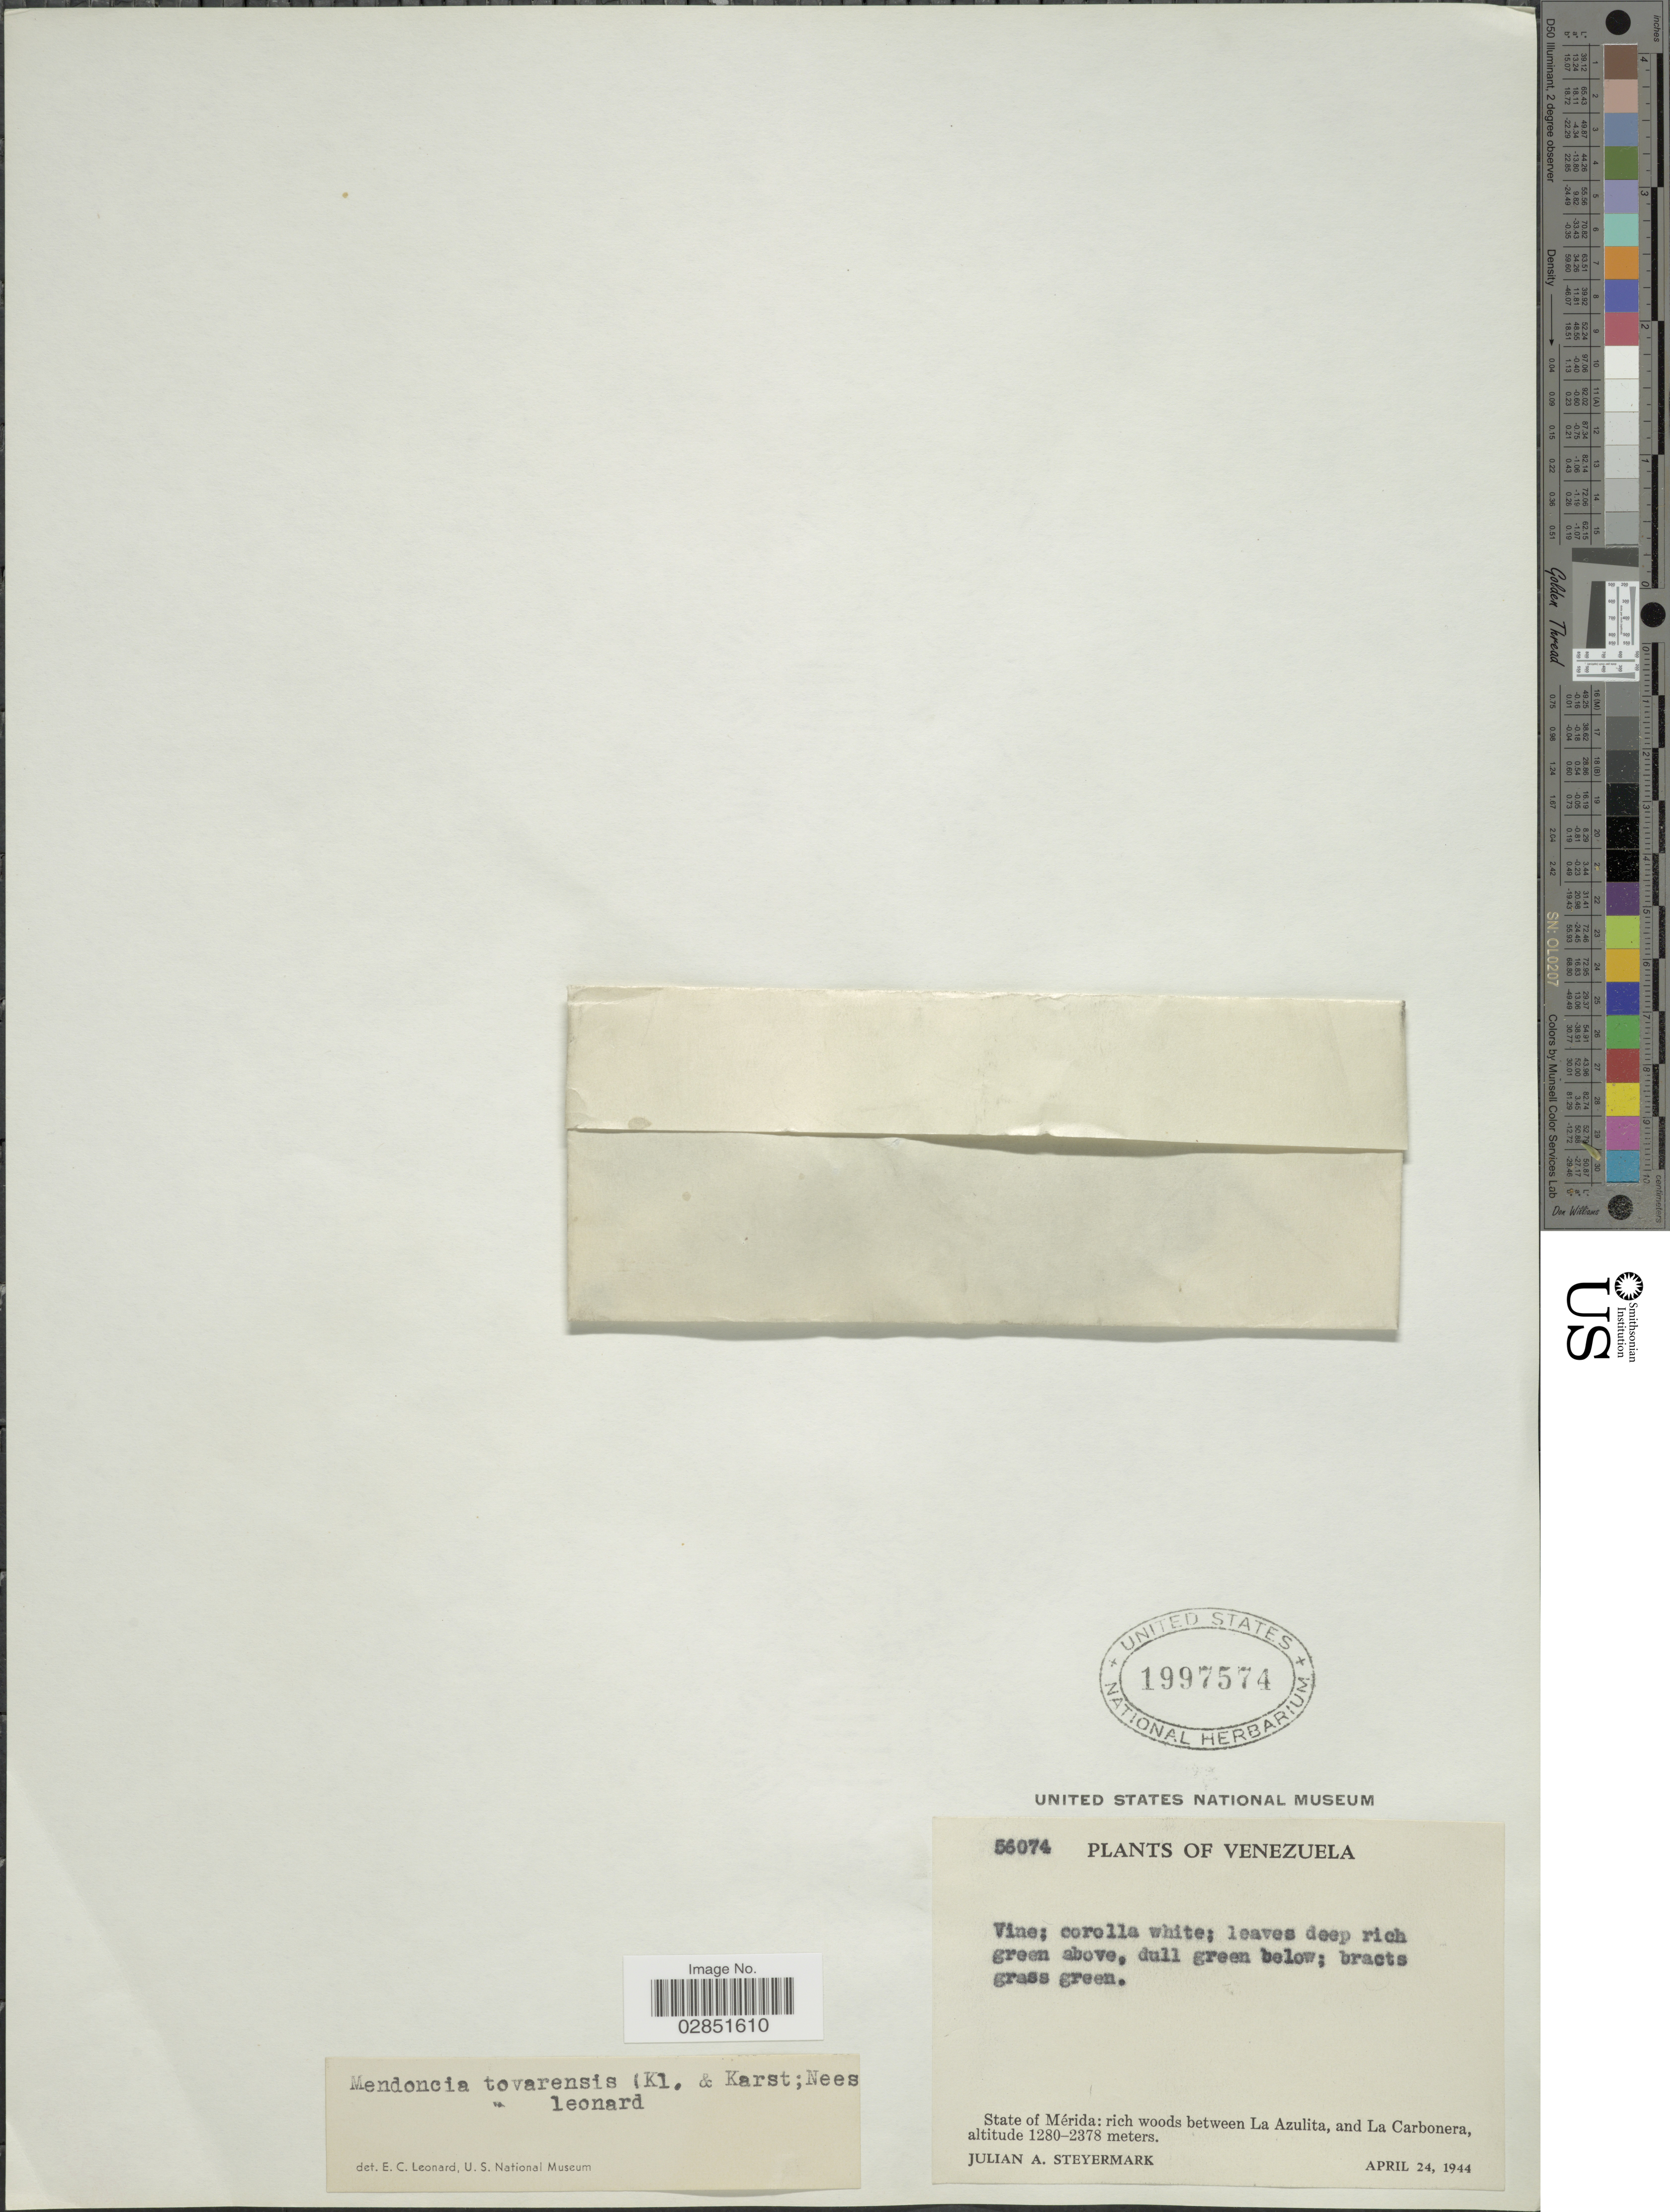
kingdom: Plantae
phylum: Tracheophyta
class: Magnoliopsida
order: Lamiales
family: Acanthaceae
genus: Mendoncia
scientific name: Mendoncia tovarensis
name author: (Klotzsch & H. Karst. ex Nees) Leonard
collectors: J. Steyermark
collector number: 56074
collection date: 1944-04-24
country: Venezuela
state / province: Mérida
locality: Rich woods between La Azulita, and La Carbonera.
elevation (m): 1280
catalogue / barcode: US 1997574